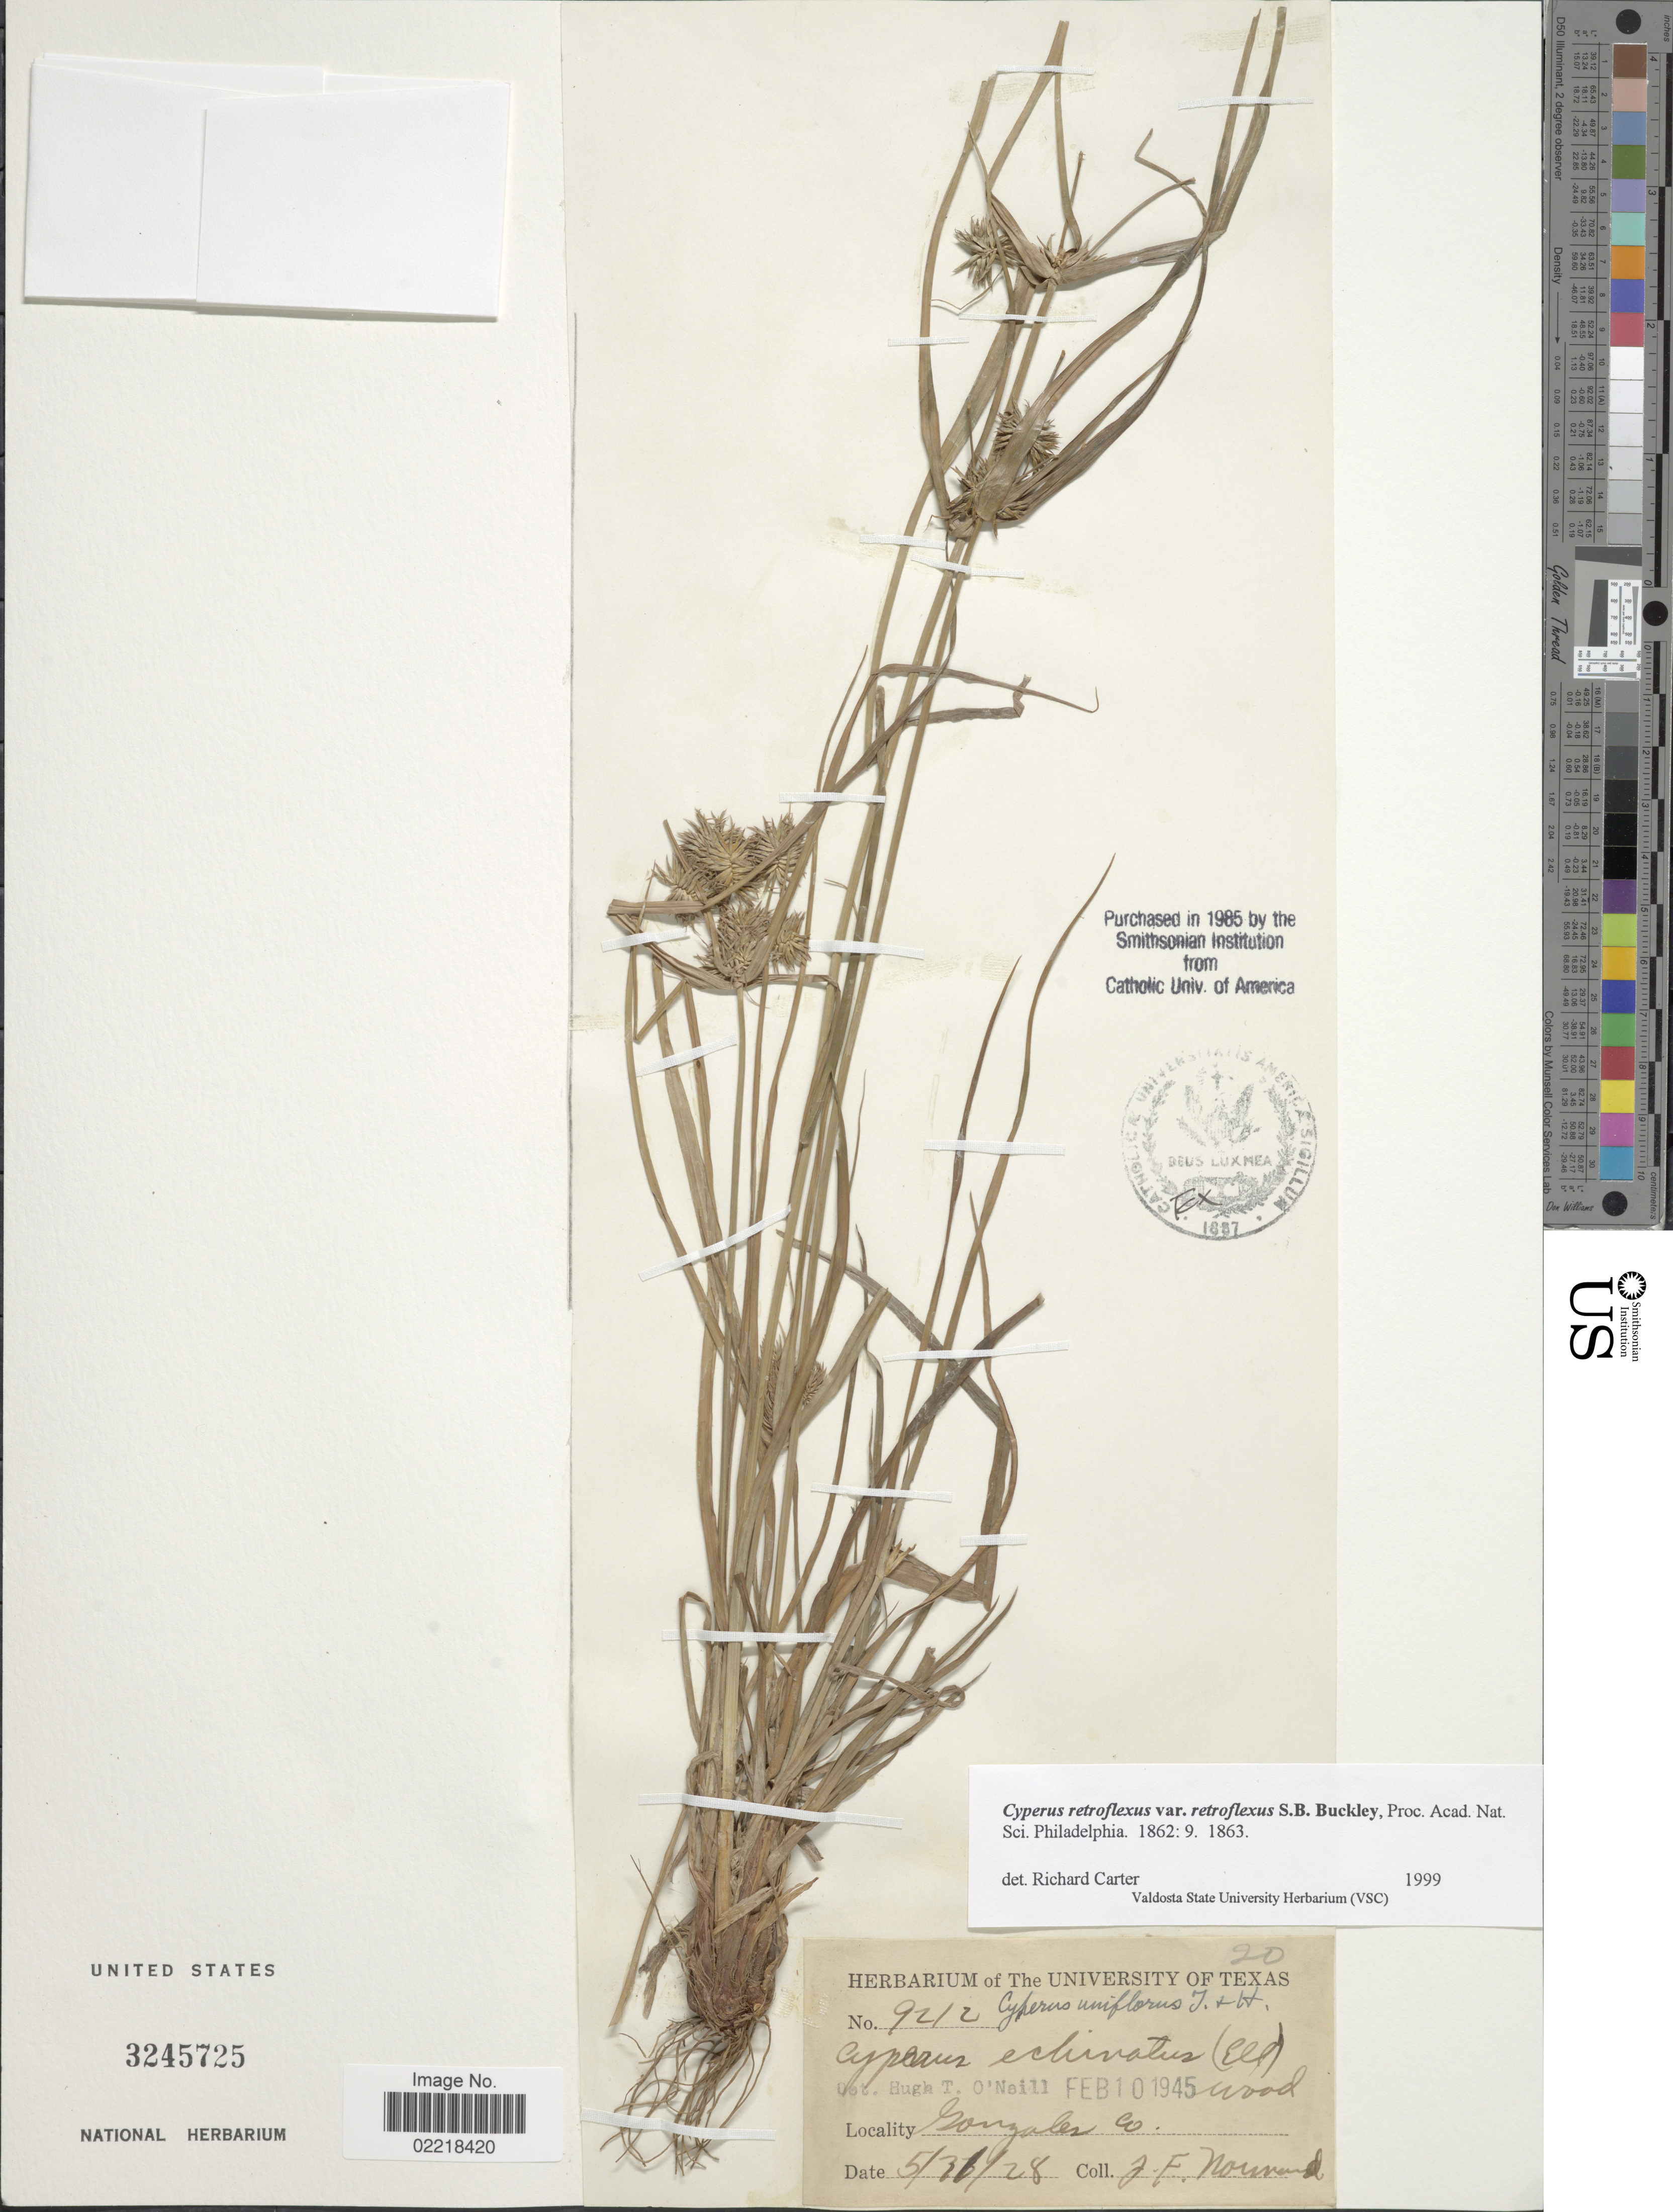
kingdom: Plantae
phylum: Tracheophyta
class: Liliopsida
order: Poales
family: Cyperaceae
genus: Cyperus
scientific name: Cyperus retroflexus var. retroflexus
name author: Buckley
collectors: J. Normand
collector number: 9212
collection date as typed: Transcribed d/m/y: 31/5/28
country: United States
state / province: Texas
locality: Gonzales Co.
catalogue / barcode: US 3245725